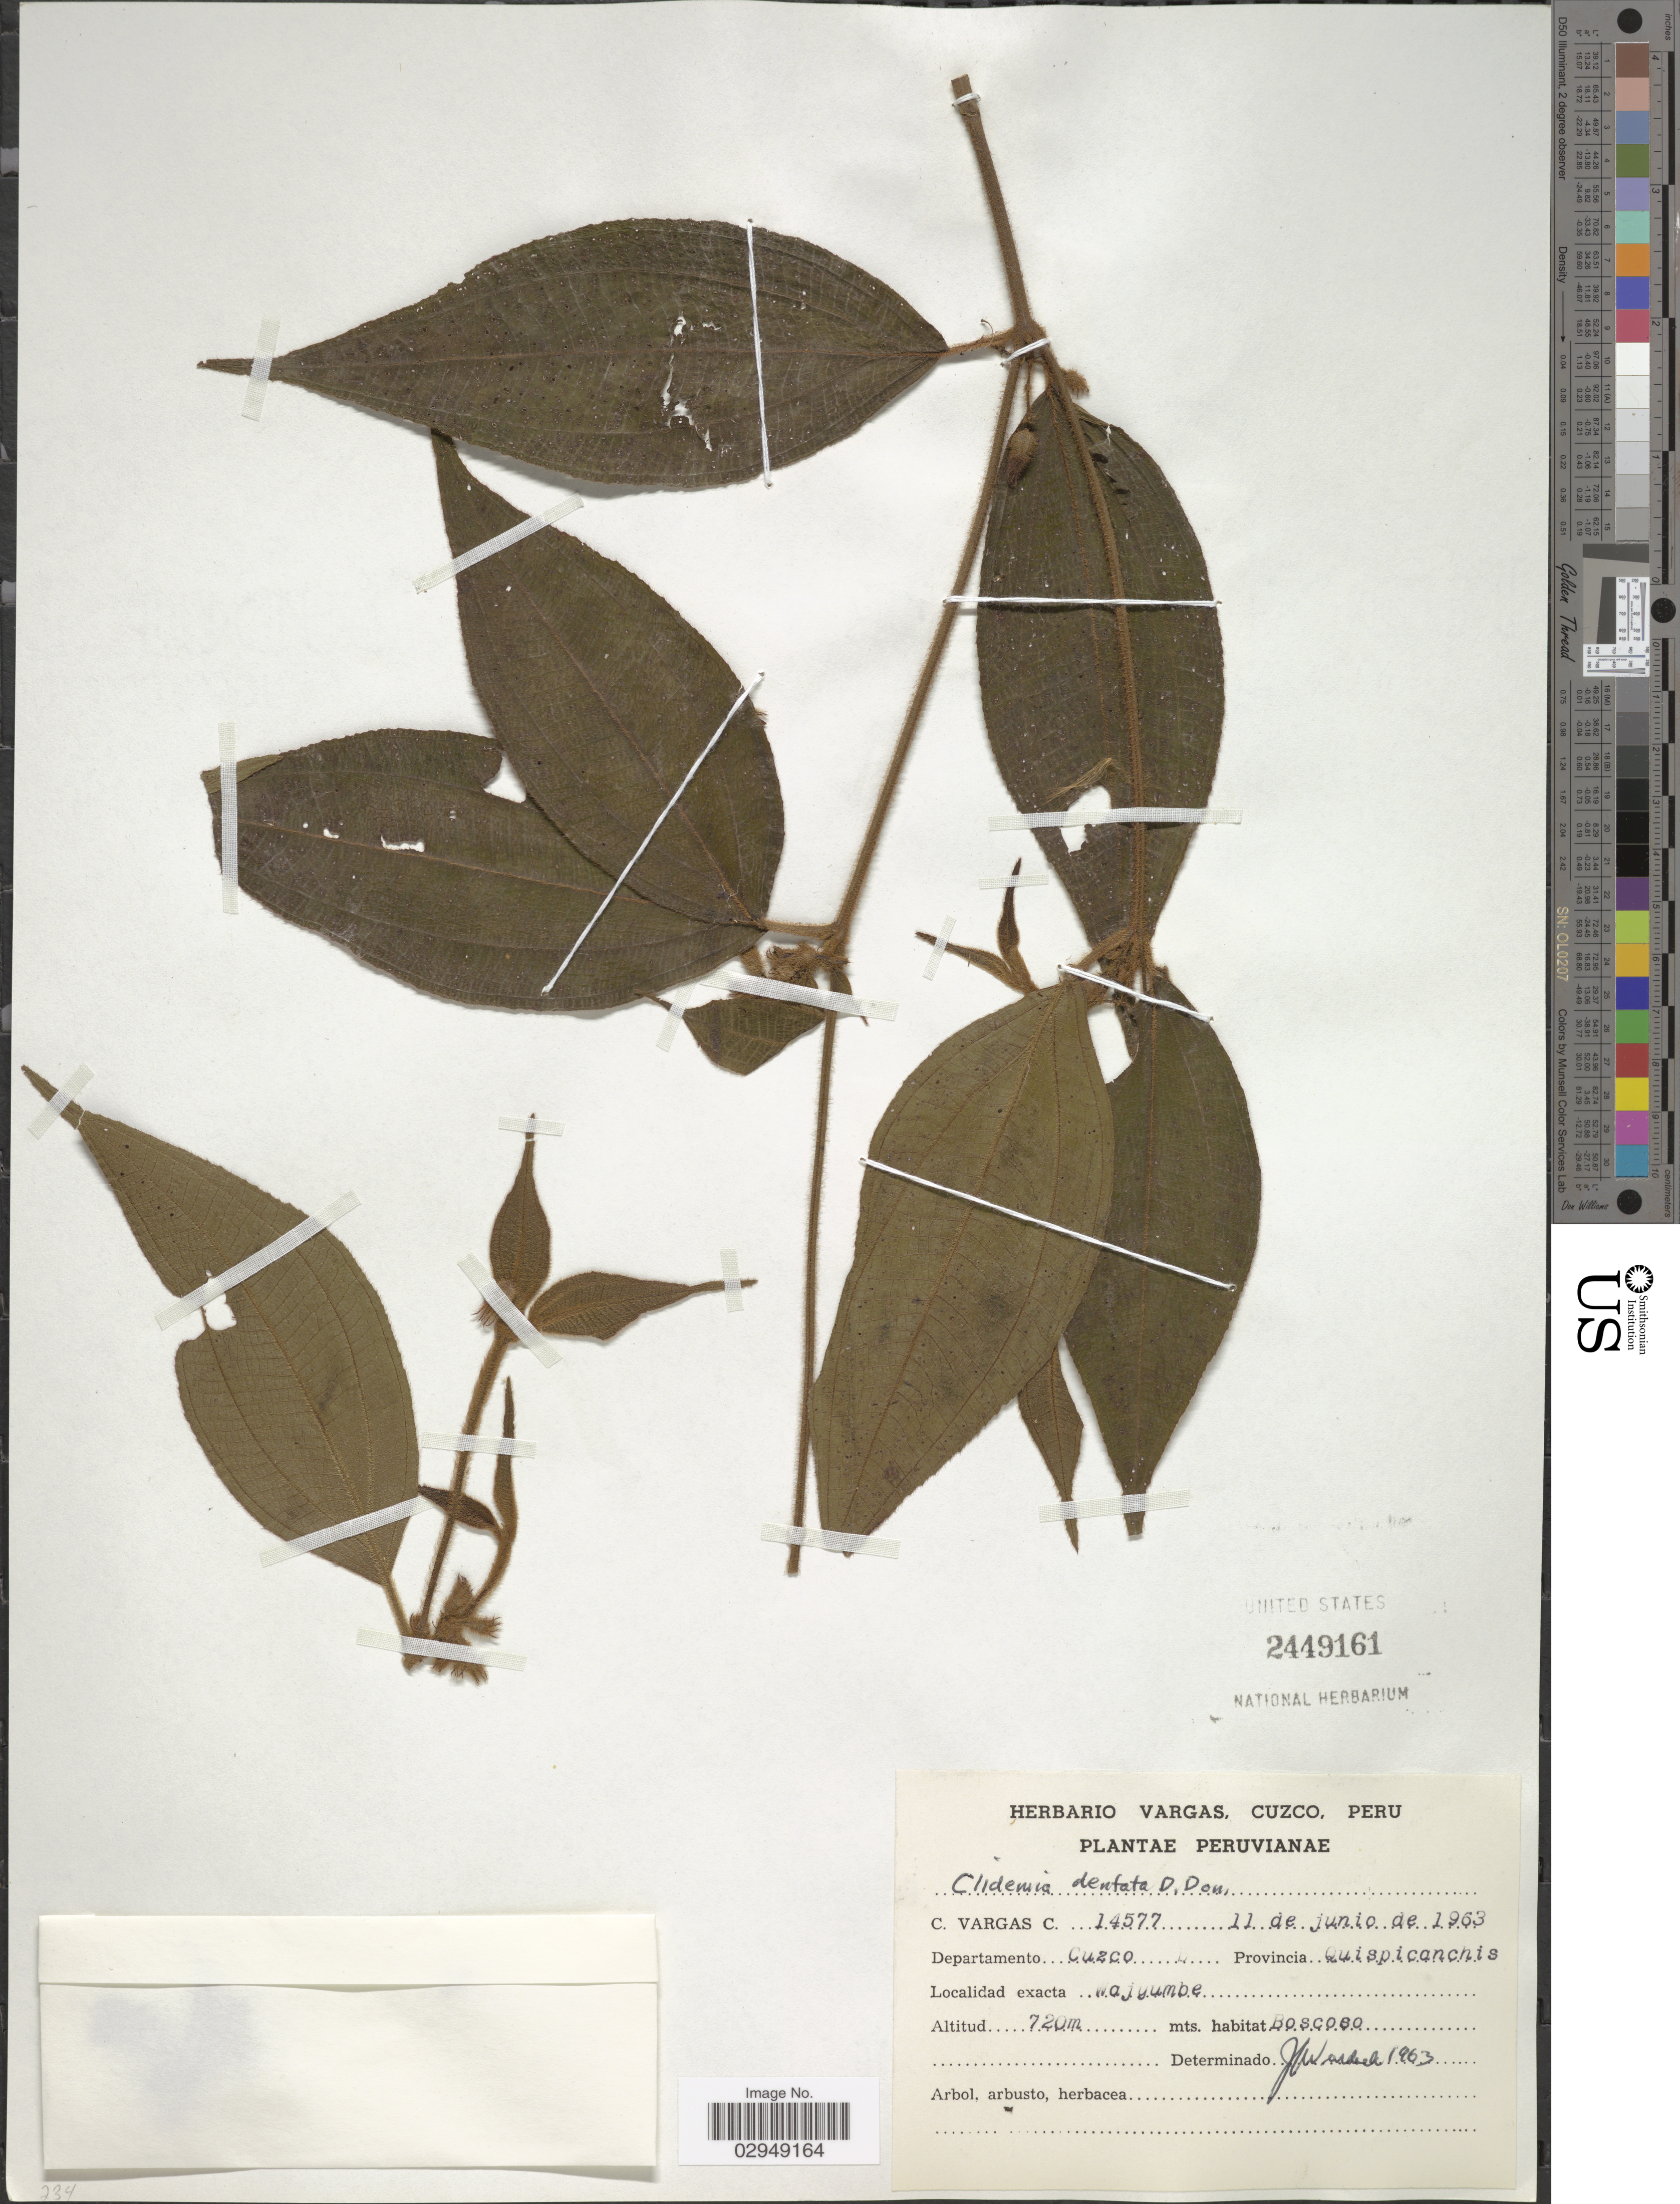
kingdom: Plantae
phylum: Tracheophyta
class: Magnoliopsida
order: Myrtales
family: Melastomataceae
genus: Clidemia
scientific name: Clidemia dentata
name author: D. Don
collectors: C. Vargas Calderón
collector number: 14577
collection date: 1963-06-11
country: Peru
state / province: Cusco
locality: Departamento Cuzco, Provincia Quispicanchis, Wajyumbe.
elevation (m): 720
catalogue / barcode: US 2449161